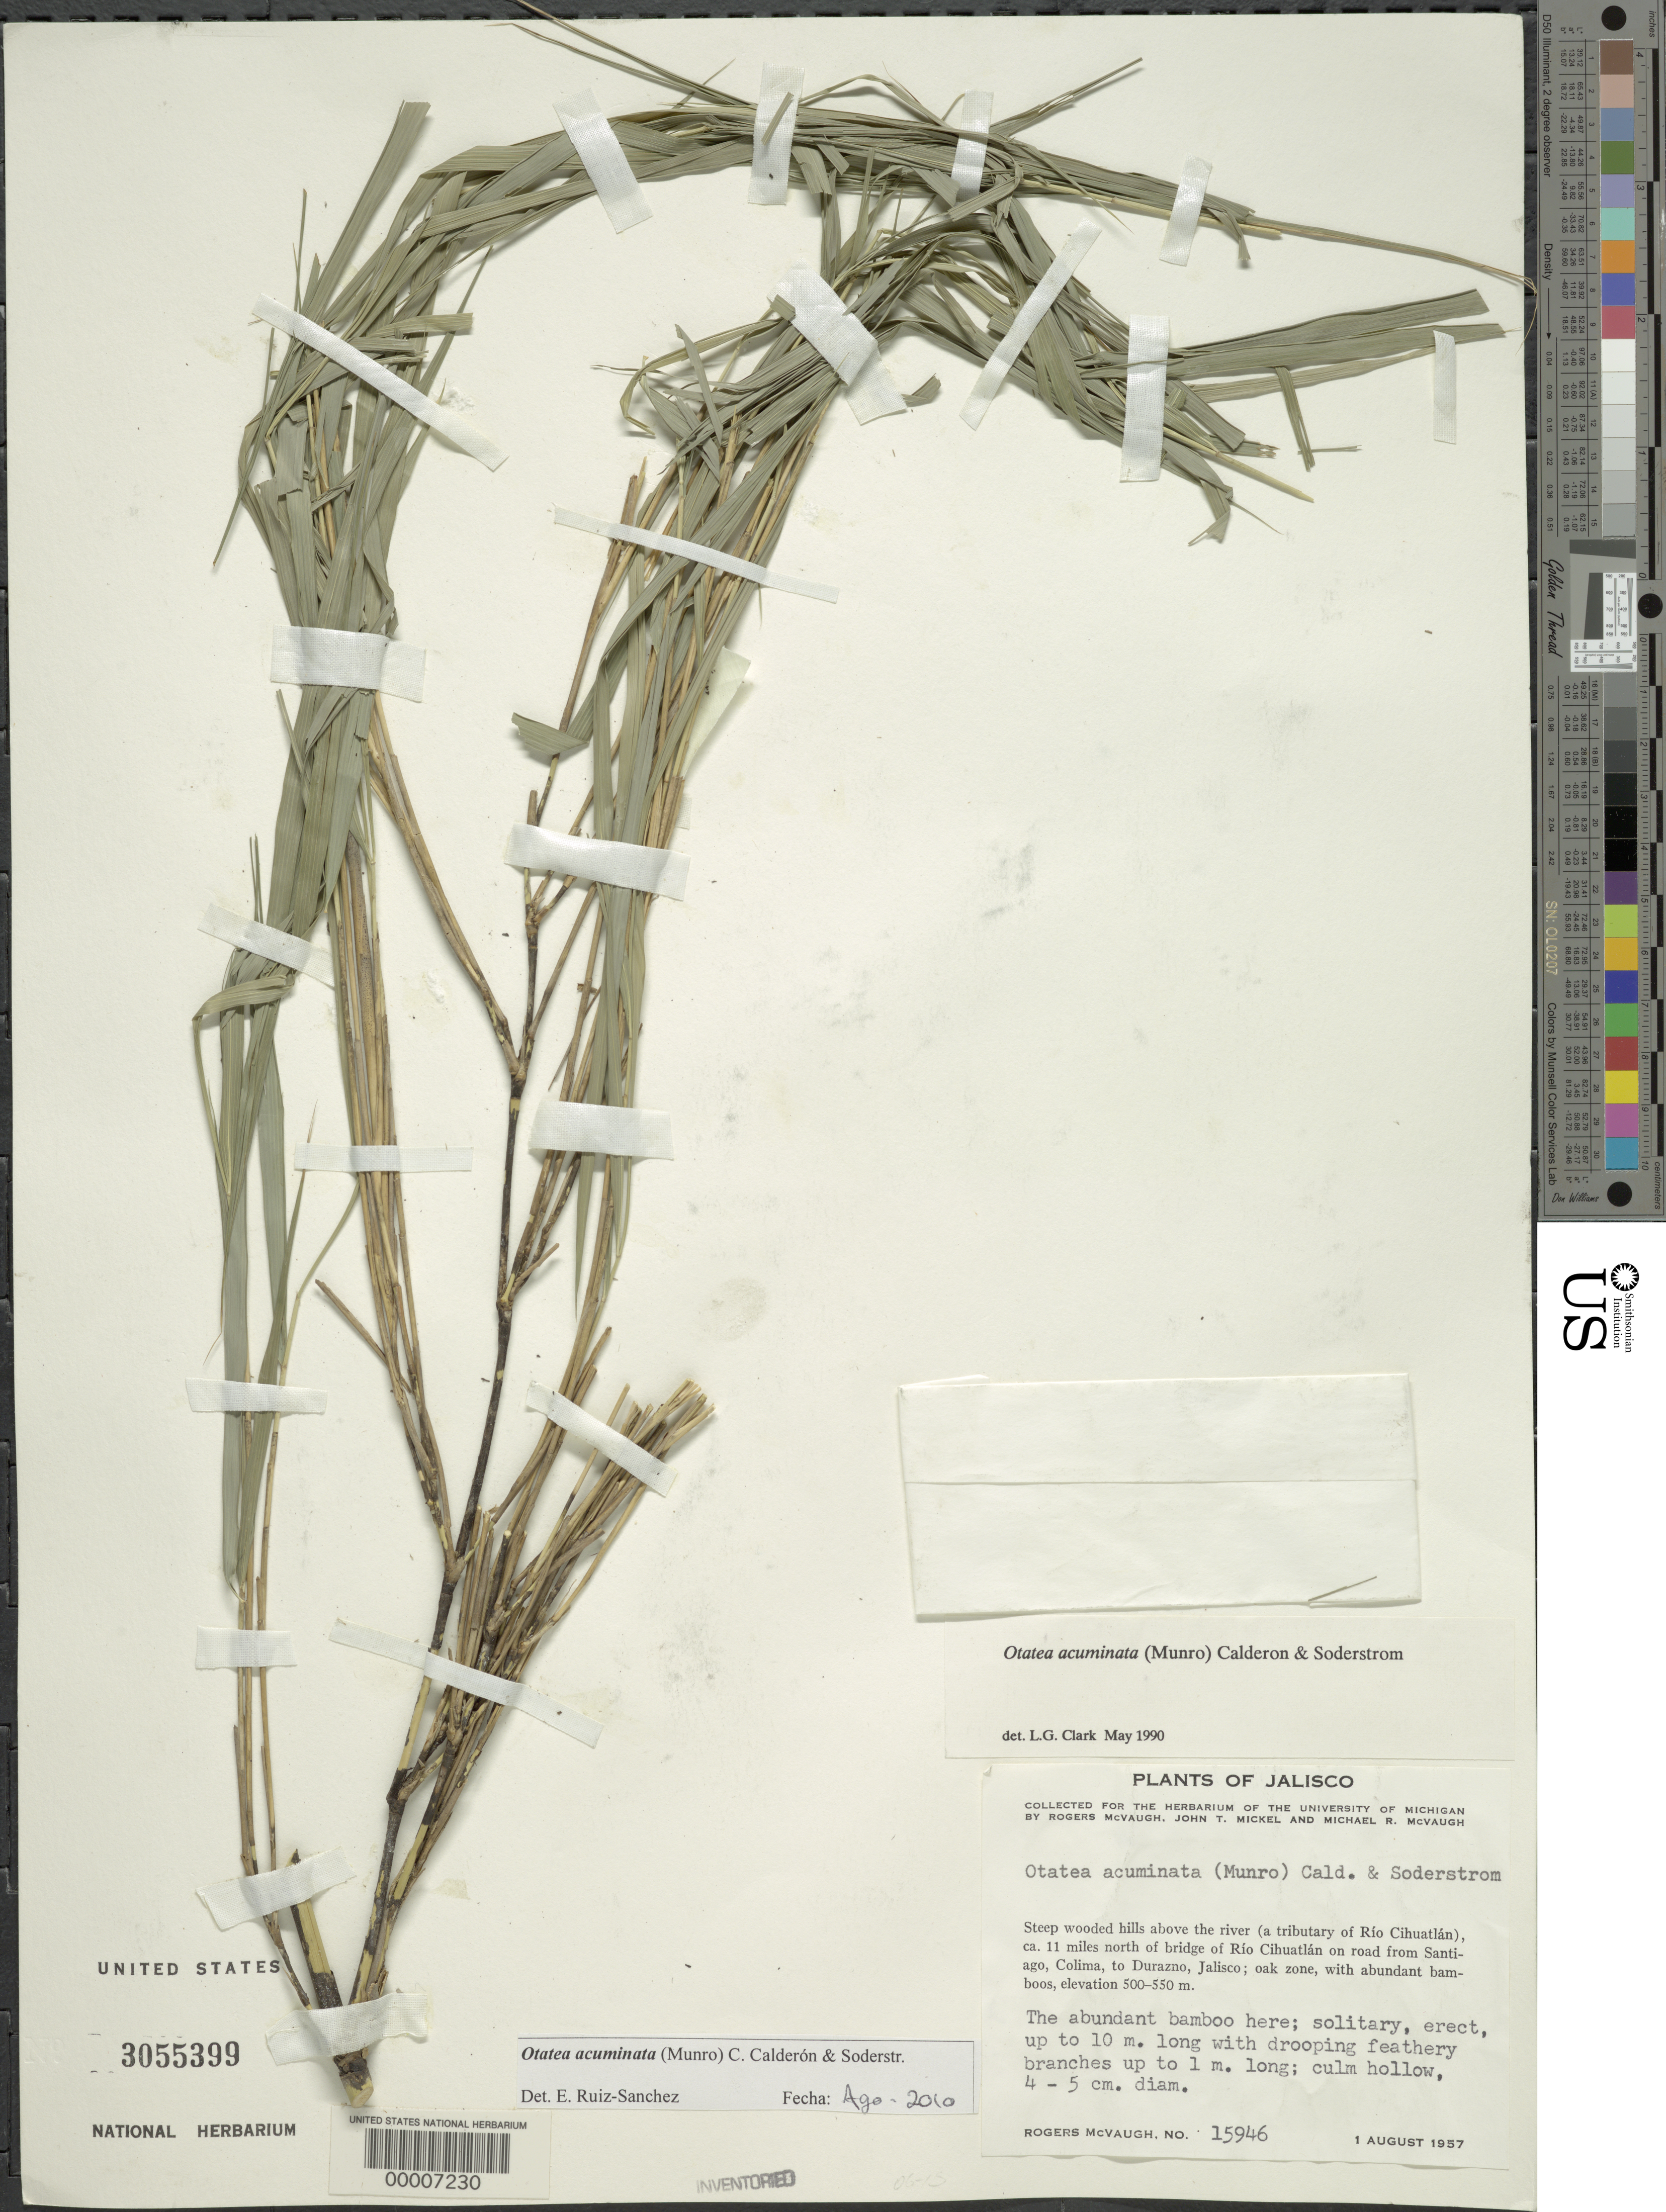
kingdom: Plantae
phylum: Tracheophyta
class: Liliopsida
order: Poales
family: Poaceae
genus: Otatea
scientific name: Otatea acuminata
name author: (Munro) C. E. Calderón & Soderstr.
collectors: R. McVaugh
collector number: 15946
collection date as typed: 01 Aug 1957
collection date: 1957-08-01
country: Mexico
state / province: Jalisco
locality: Santiago, Colima/Duranzno, Jalisco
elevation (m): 500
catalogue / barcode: US 3055399